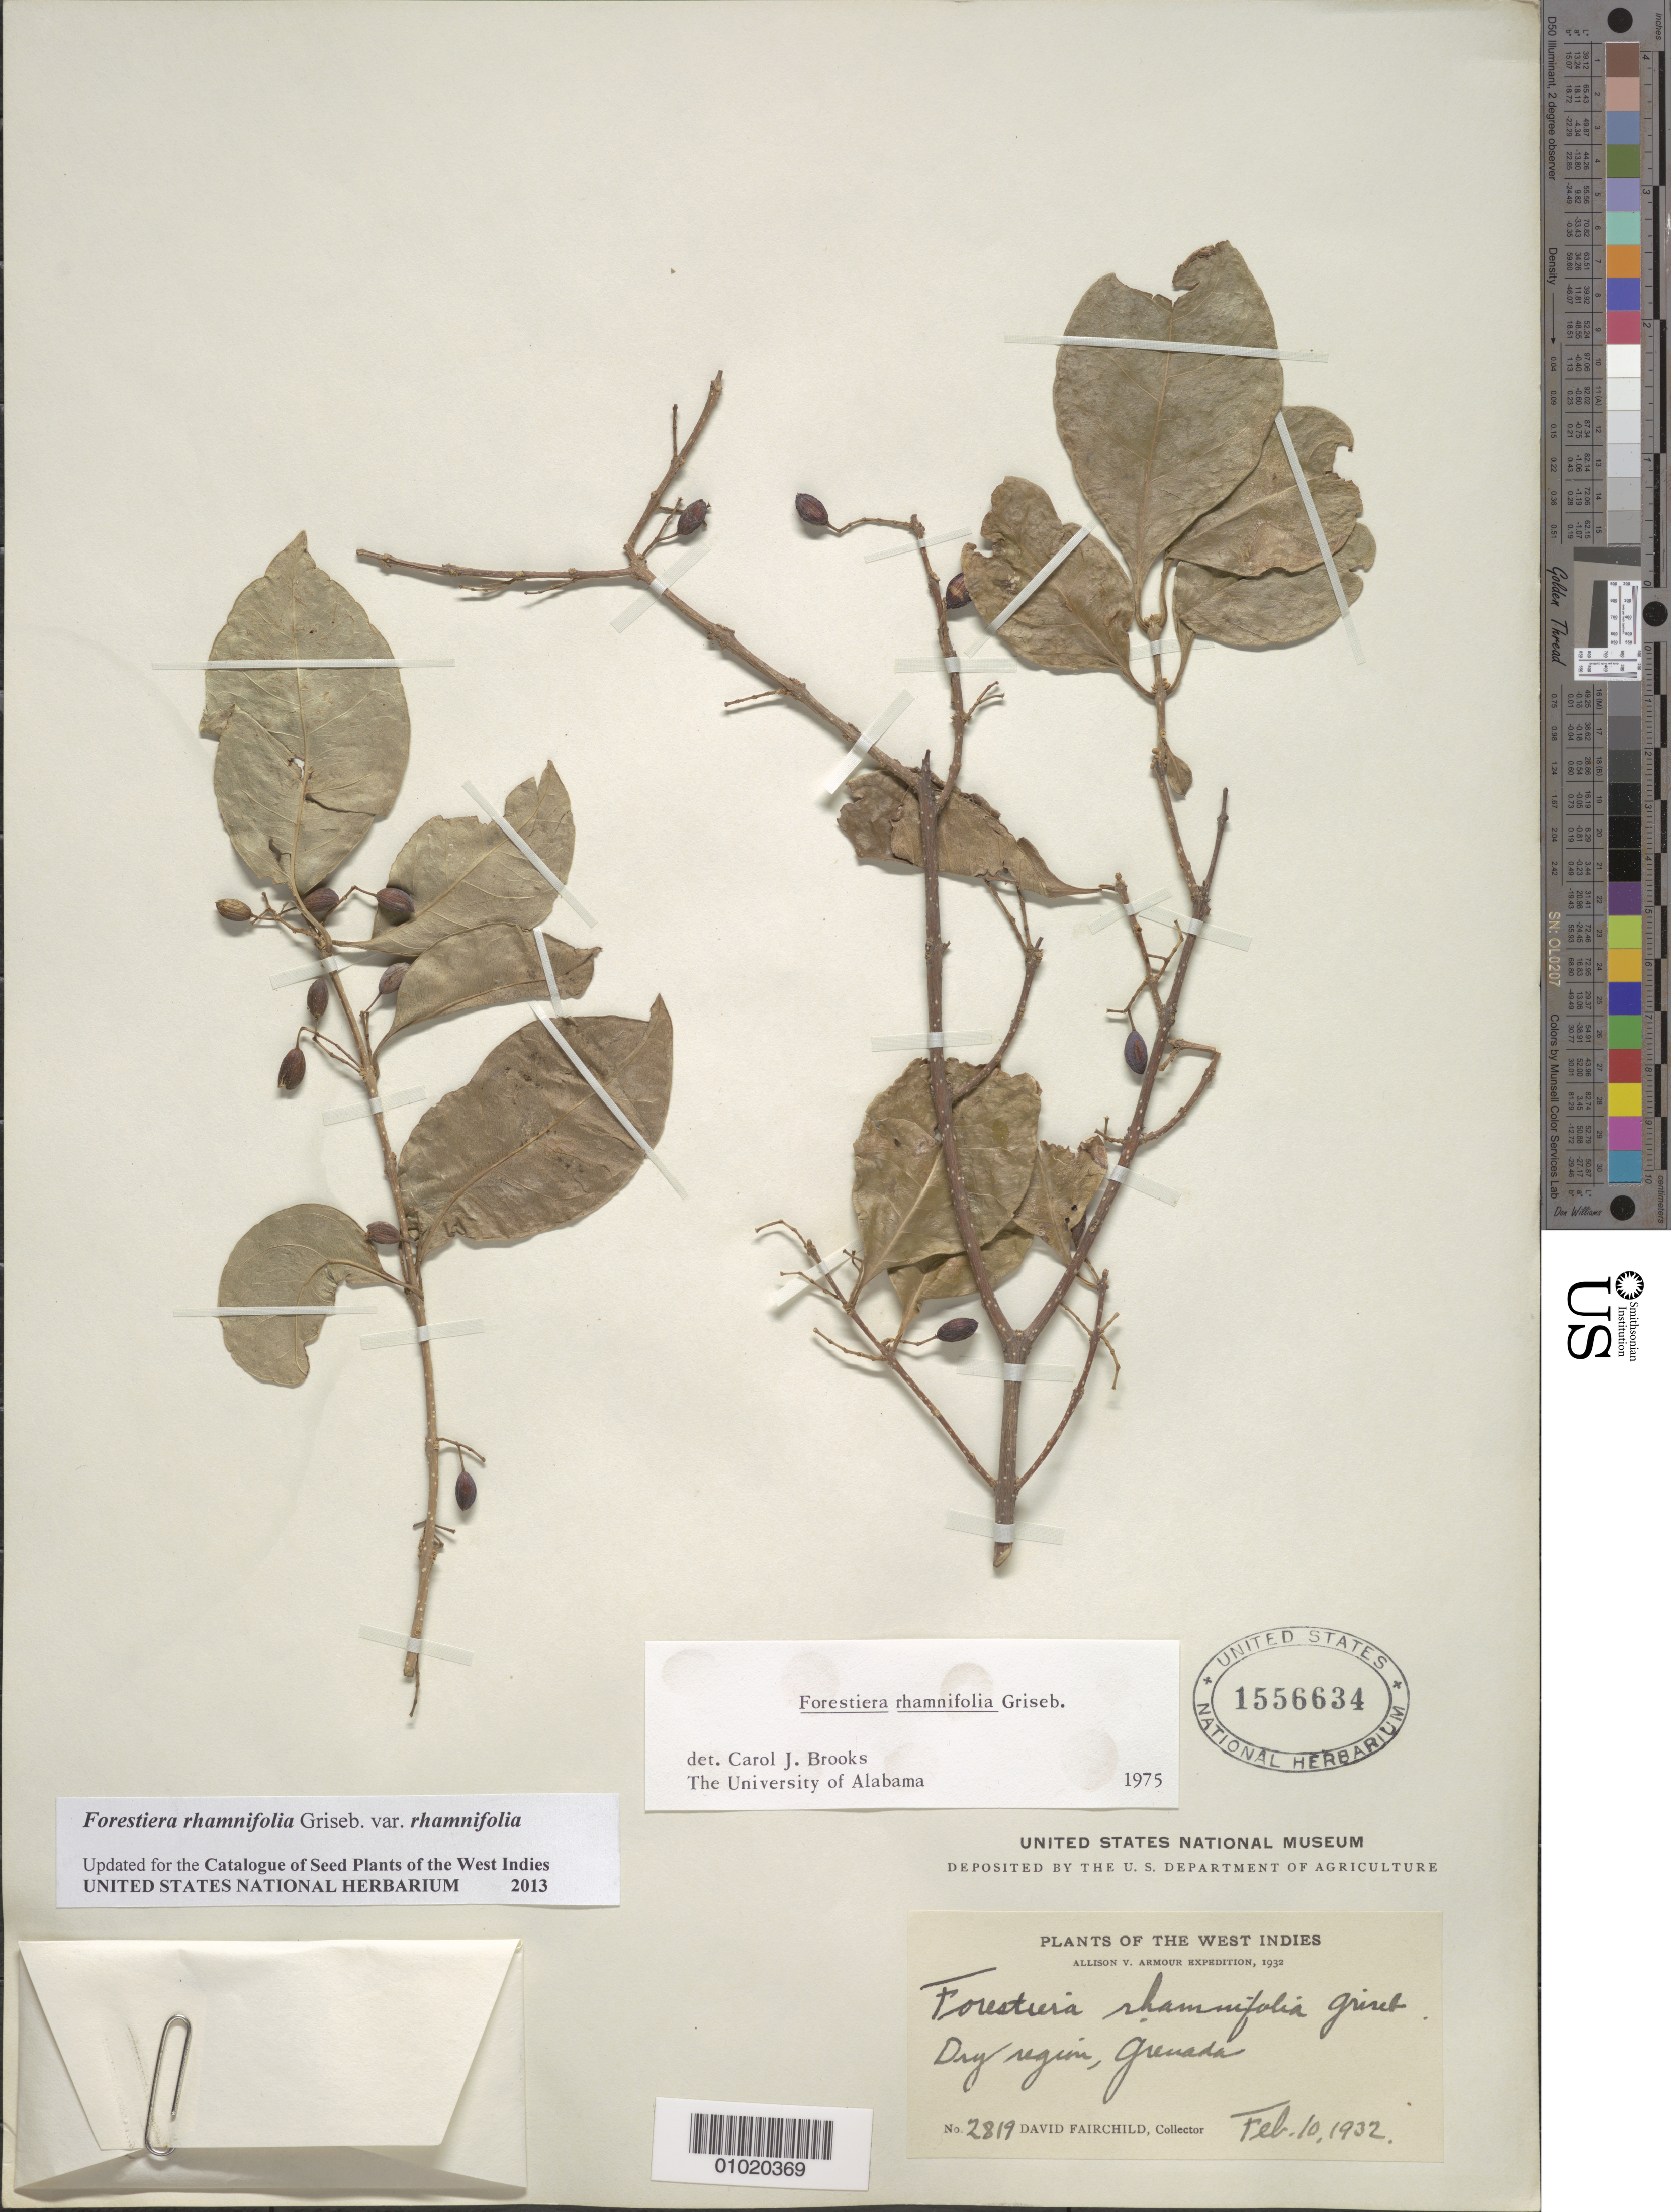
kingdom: Plantae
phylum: Tracheophyta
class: Magnoliopsida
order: Lamiales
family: Oleaceae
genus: Forestiera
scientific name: Forestiera rhamnifolia var. rhamnifolia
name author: Griseb.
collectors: D. Fairchild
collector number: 2819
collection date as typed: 10 Feb 1932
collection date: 1932-02-10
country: Grenada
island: Grenada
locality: Dry region.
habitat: Dry region.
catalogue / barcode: US 1556634